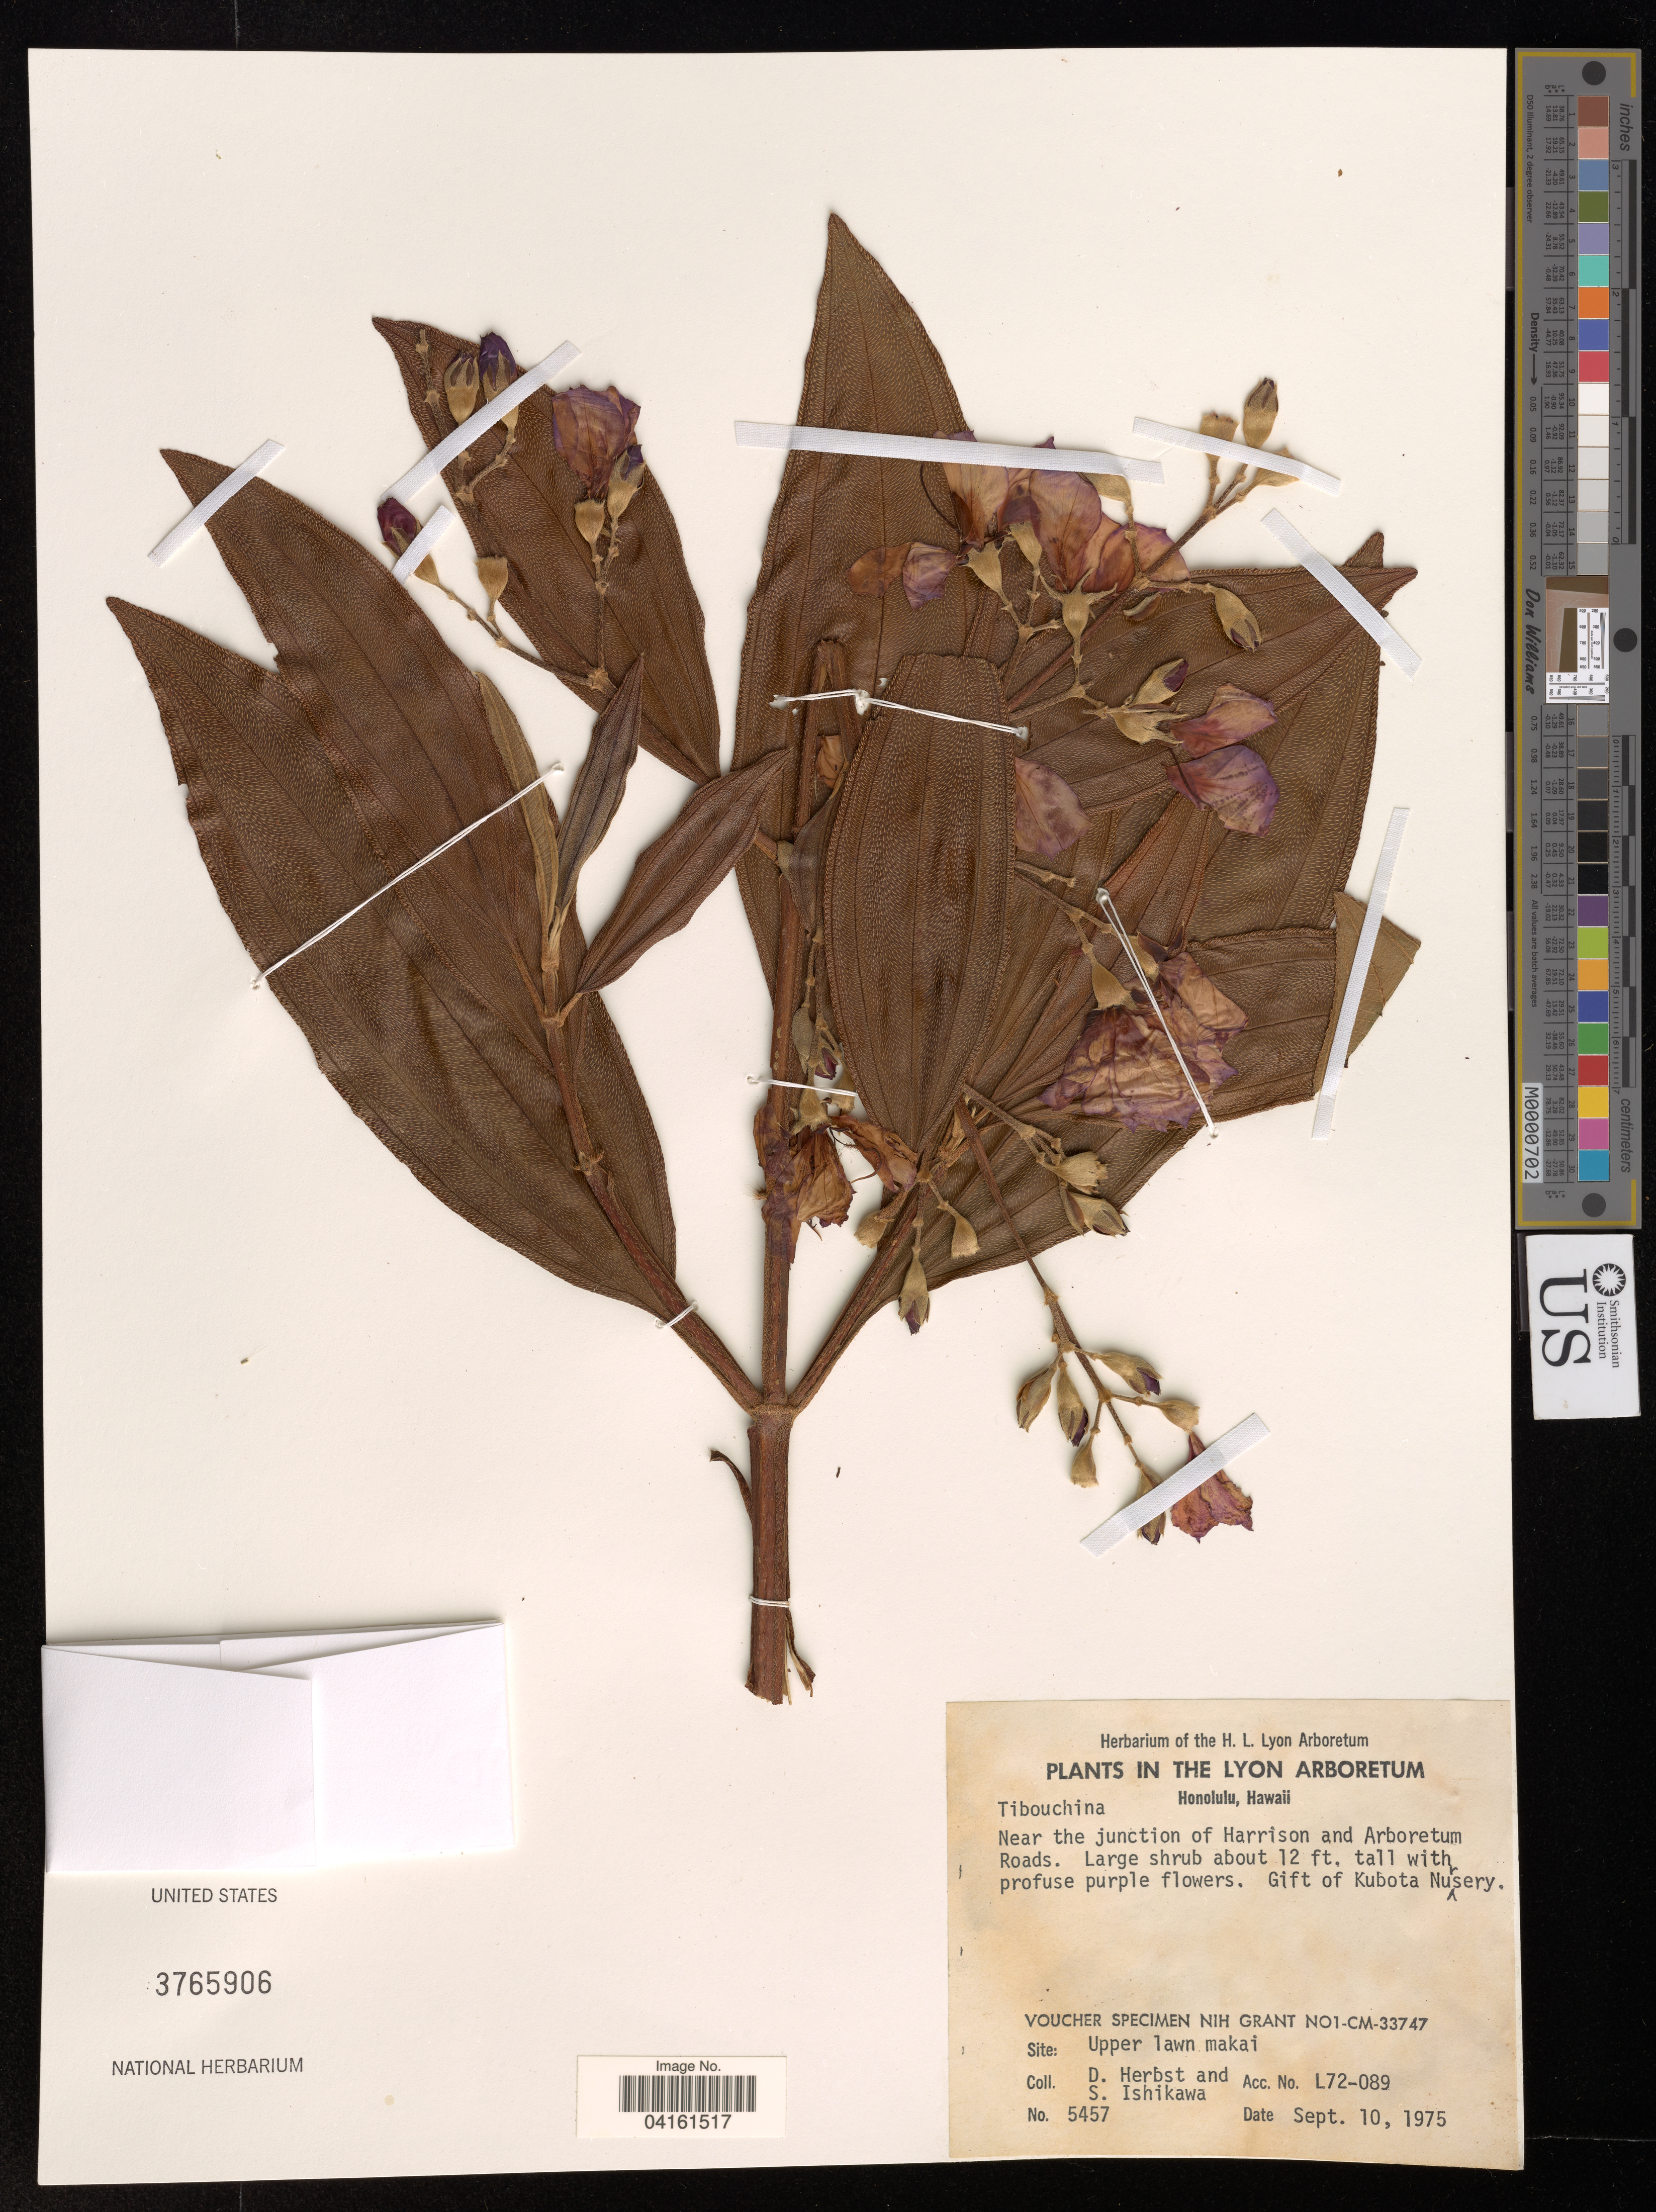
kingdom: Plantae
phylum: Tracheophyta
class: Magnoliopsida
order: Myrtales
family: Melastomataceae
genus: Pleroma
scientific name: Pleroma granulosum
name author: (Desr.) D. Don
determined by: Almeda, F.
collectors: D. Herbst & S. Ishikawa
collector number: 5457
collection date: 1975-09-10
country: United States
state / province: Hawaii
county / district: Honolulu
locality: The Lyon Arboretum. Honolulu. Near the junction of Harrison and Arboretum Roads. Gift of Kubota Nursery.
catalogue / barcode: US 3765906